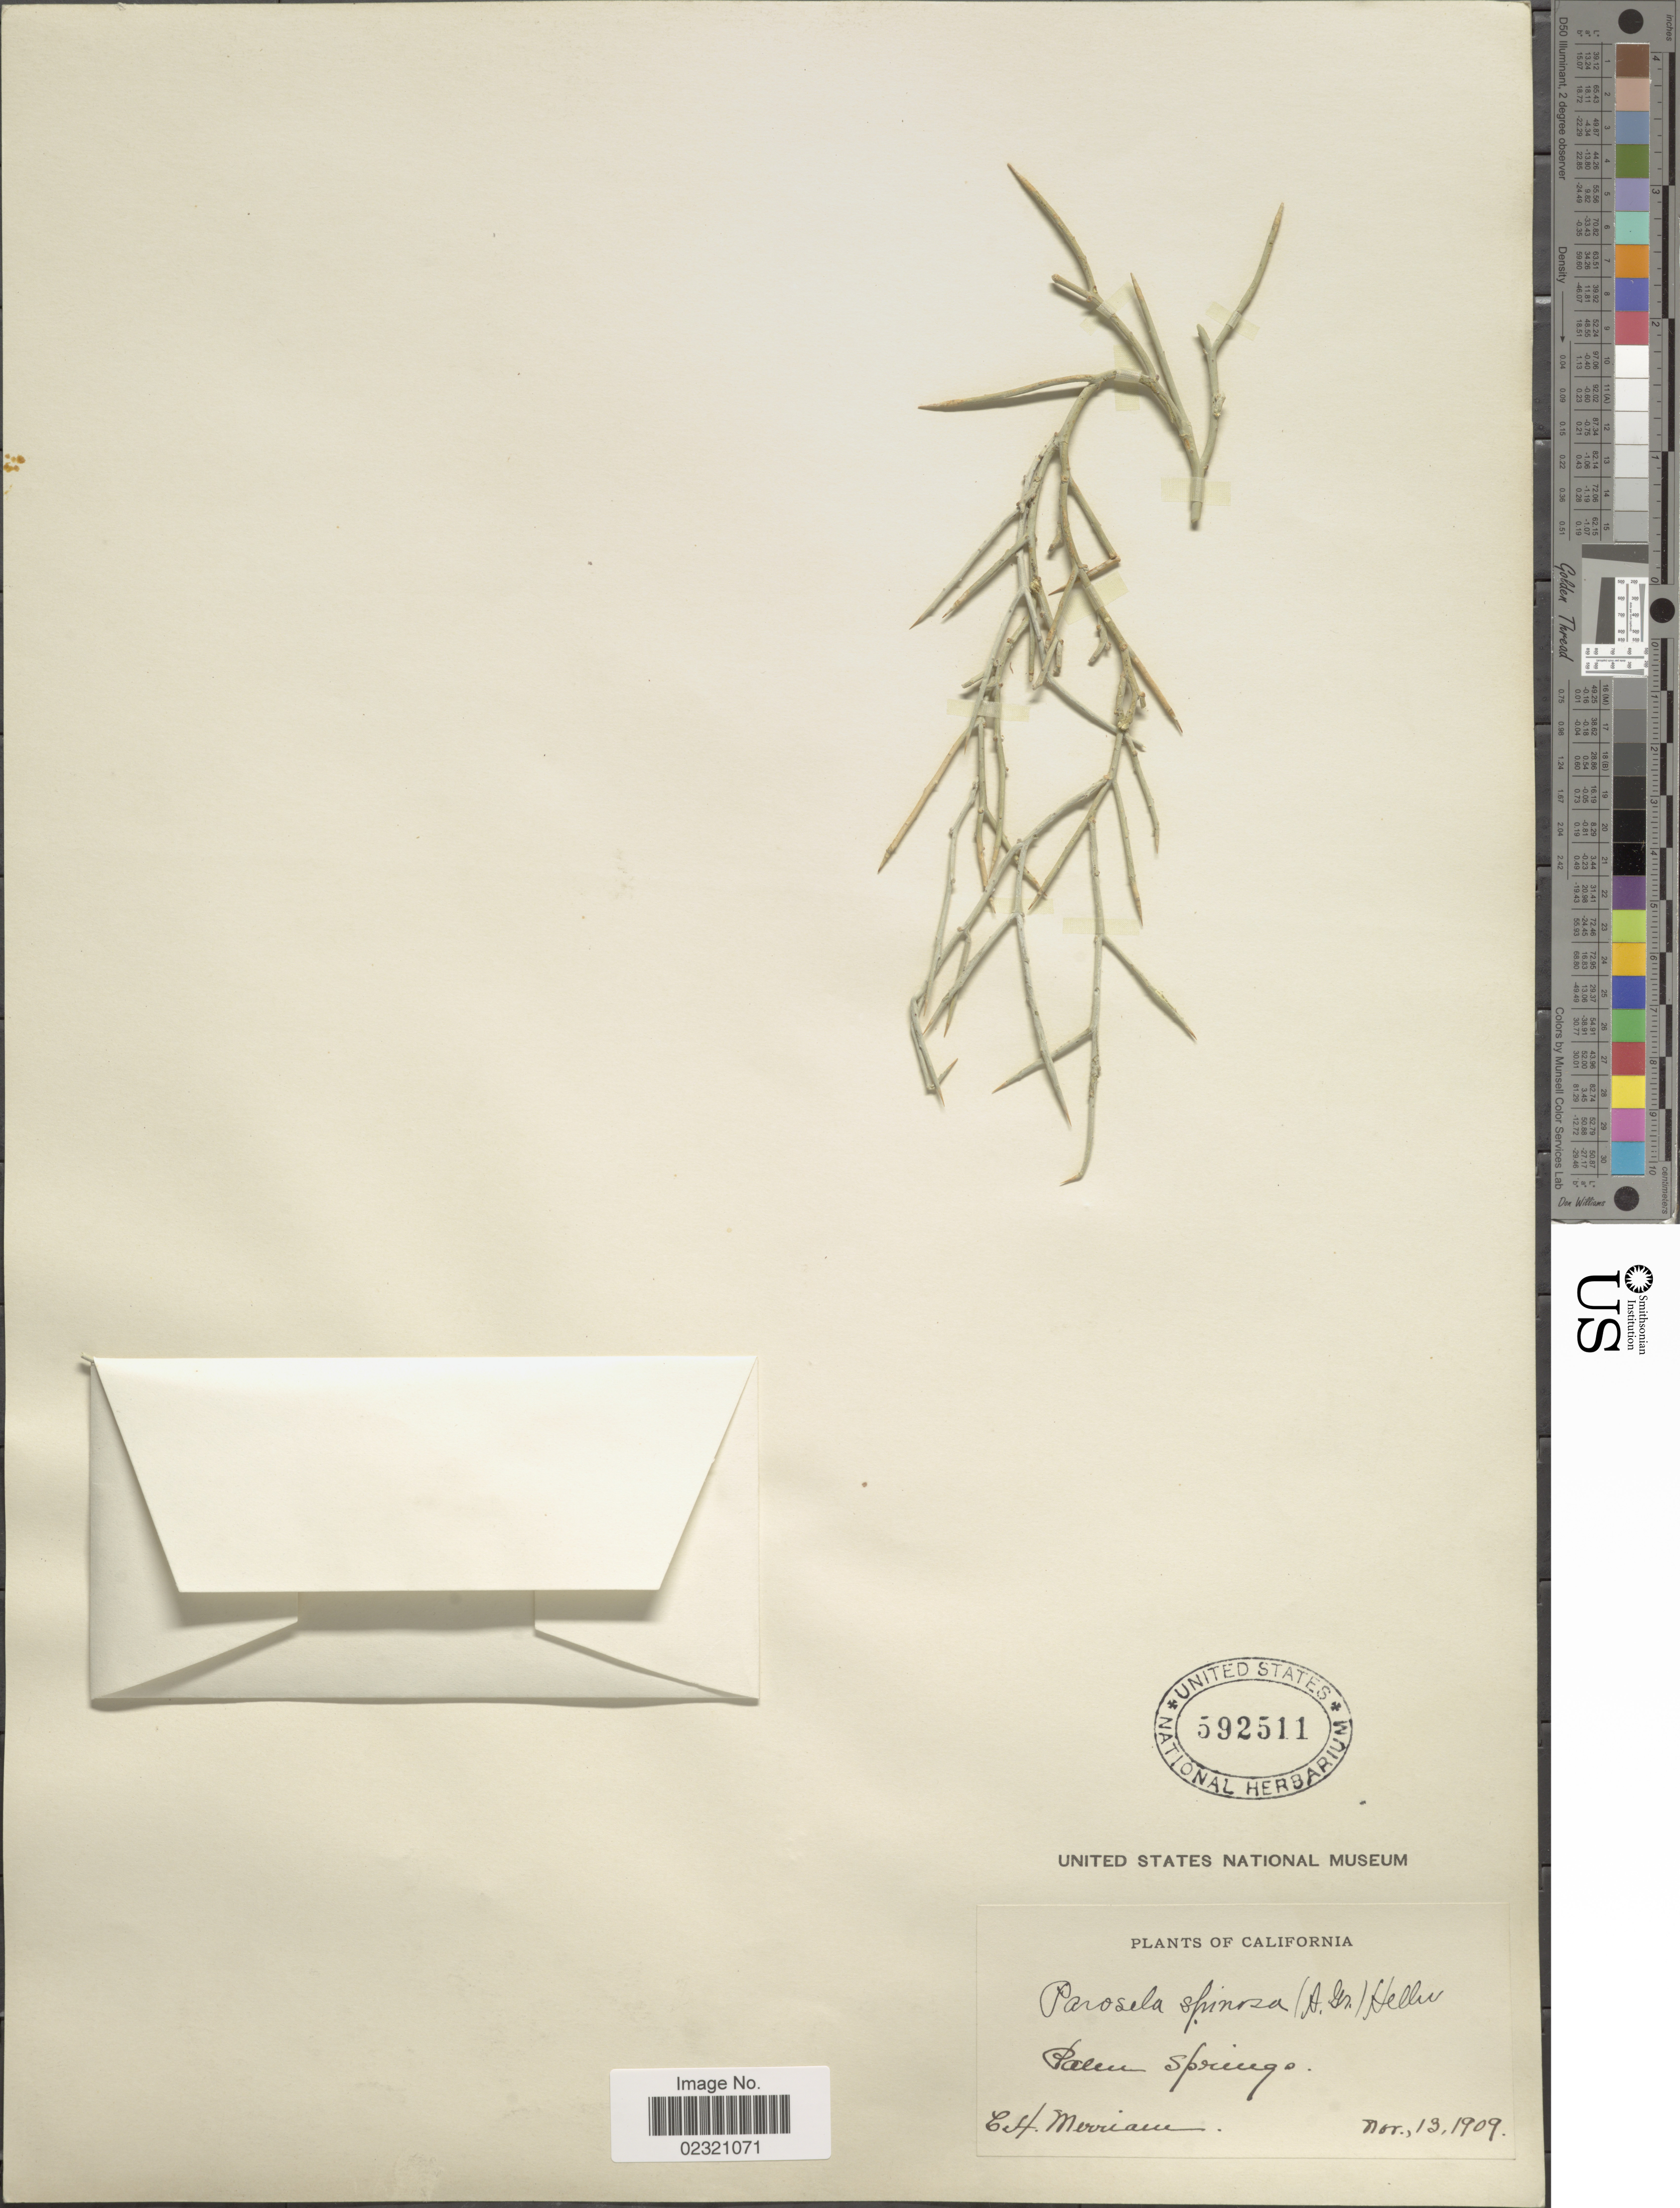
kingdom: Plantae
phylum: Tracheophyta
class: Magnoliopsida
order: Fabales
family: Fabaceae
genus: Psorothamnus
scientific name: Psorothamnus spinosus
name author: (A. Gray) Barneby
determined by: Strong, M. T., (US), Smithsonian Institution - National Museum of Natural History (UNITED STATES)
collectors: C. Merriam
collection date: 1909-11-13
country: United States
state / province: California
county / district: Riverside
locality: Palm Springs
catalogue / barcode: US 592511